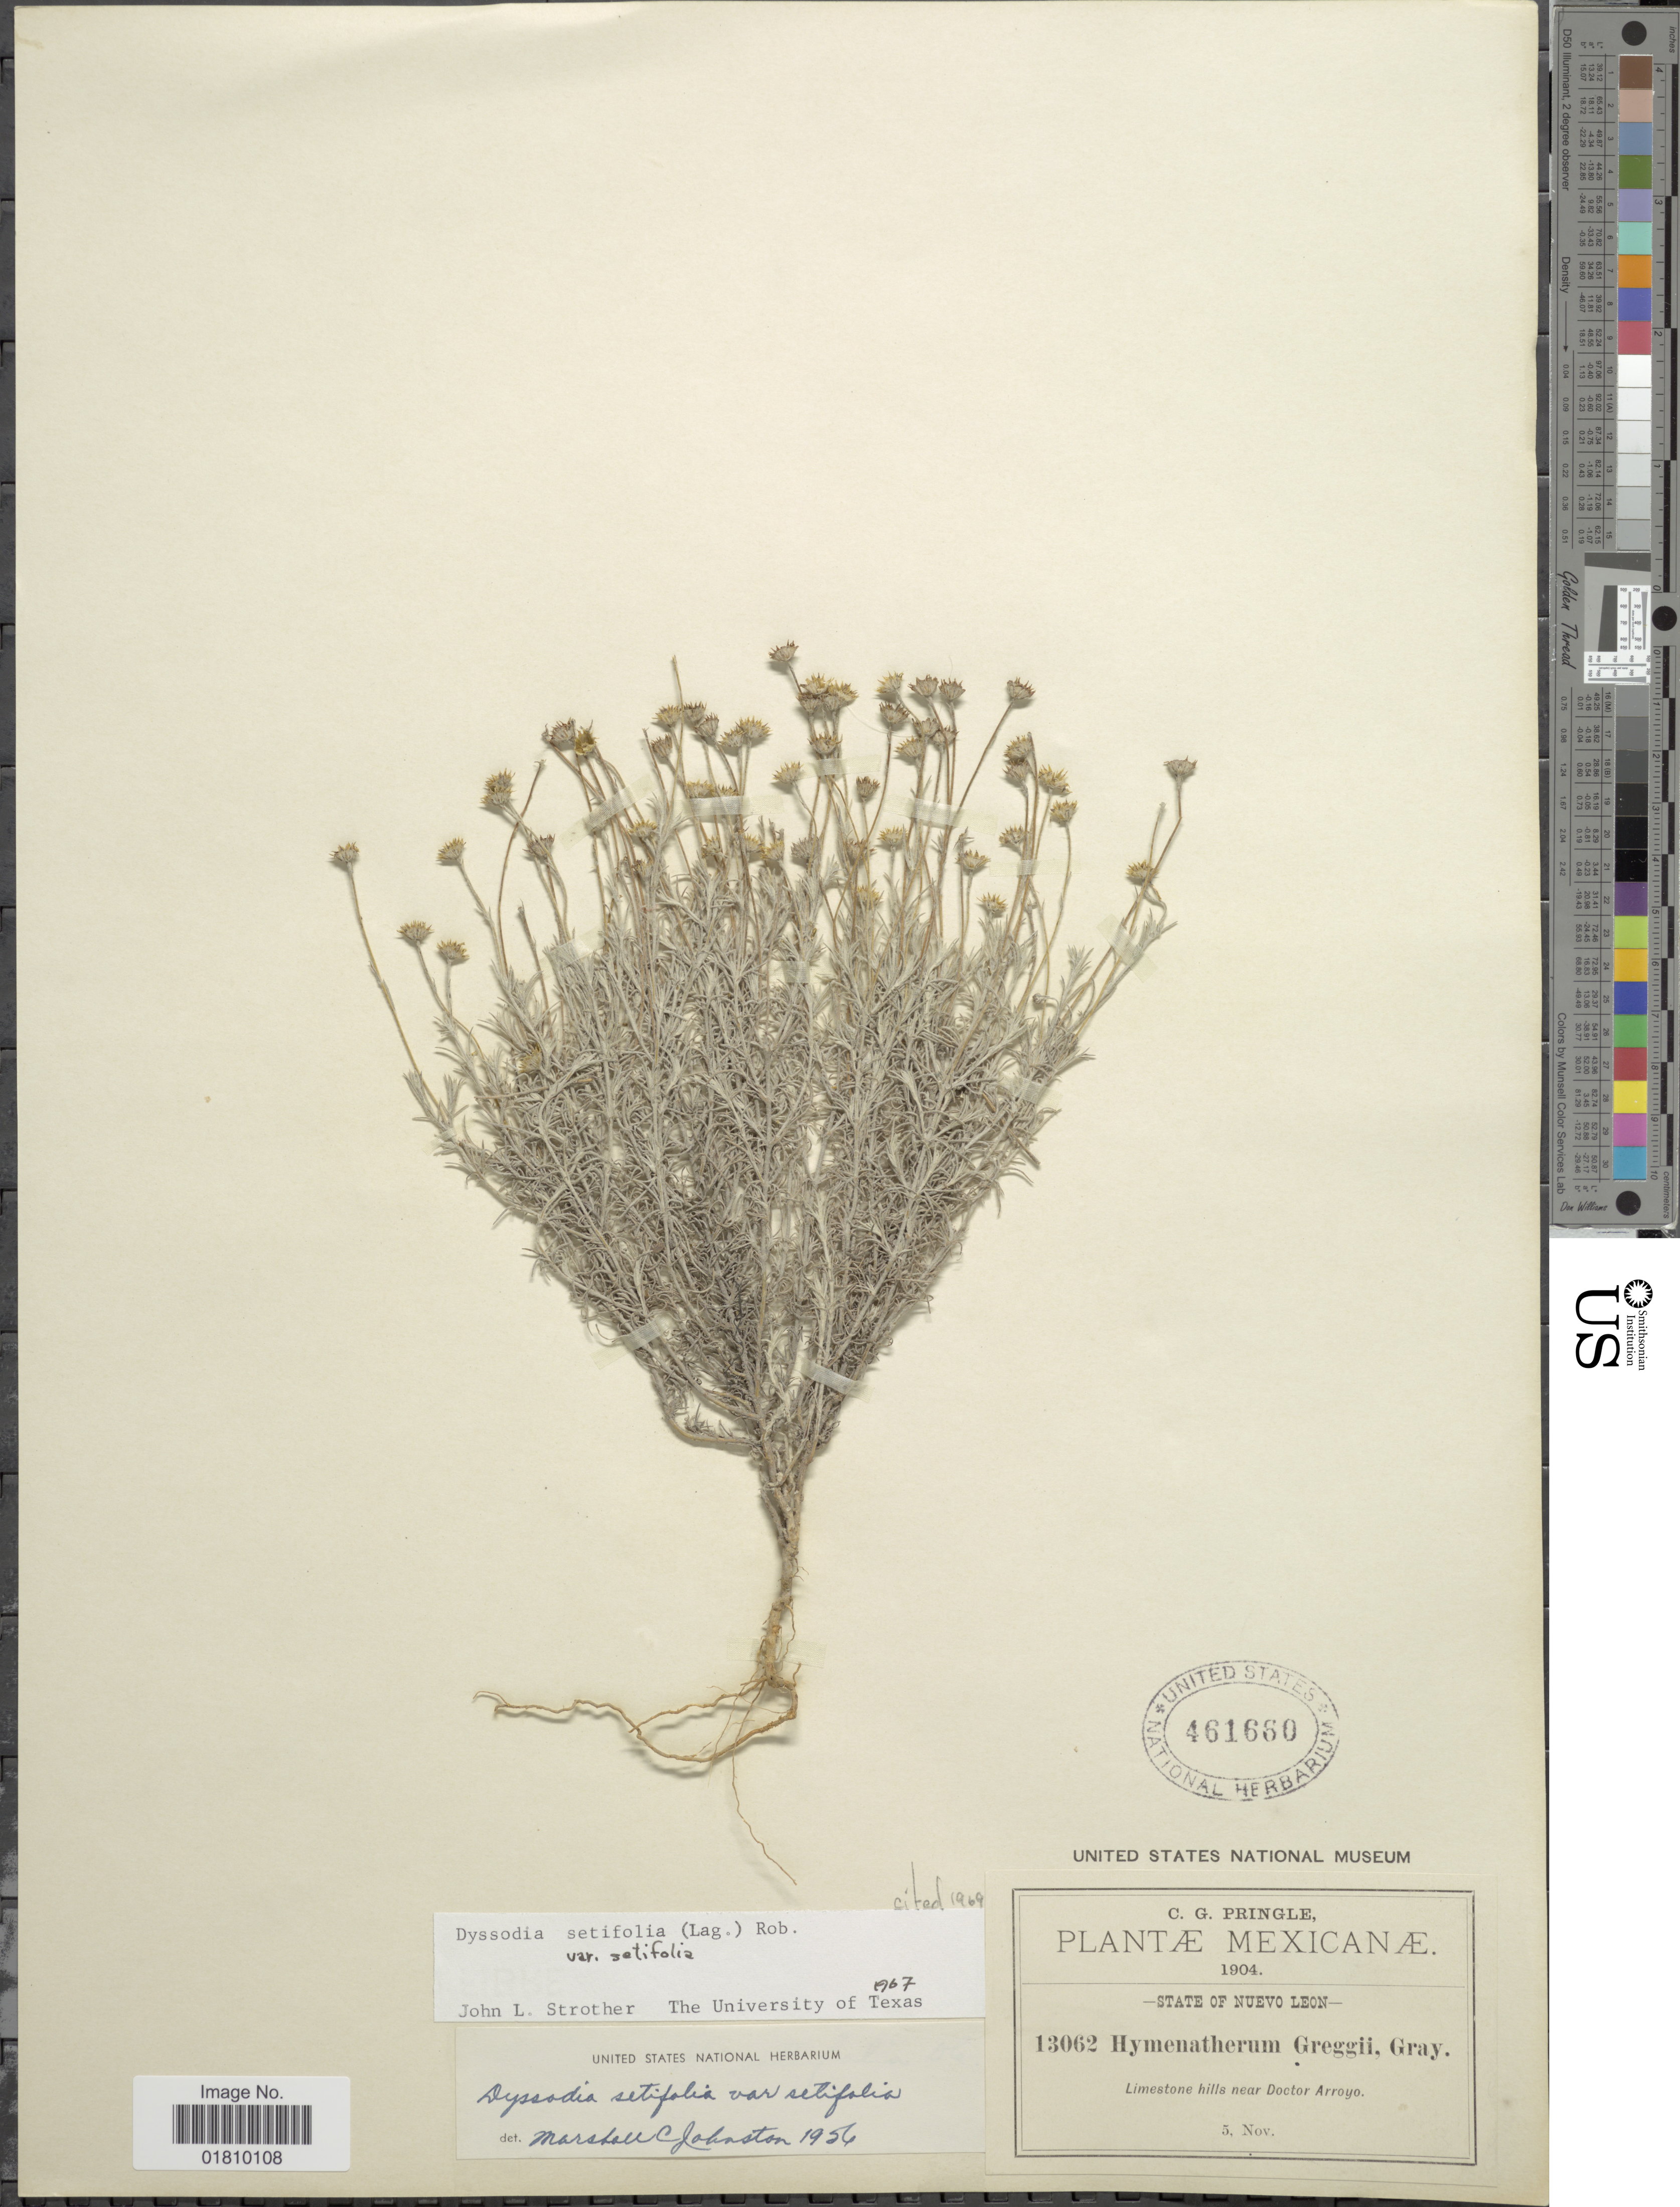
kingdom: Plantae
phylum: Tracheophyta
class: Magnoliopsida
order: Asterales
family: Asteraceae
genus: Thymophylla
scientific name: Thymophylla setifolia var. setifolia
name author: Lag.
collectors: C. G. Pringle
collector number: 13062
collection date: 1904-11-05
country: Mexico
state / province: Nuevo León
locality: Limestone hills near Doctor Arroyo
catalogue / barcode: US 461660